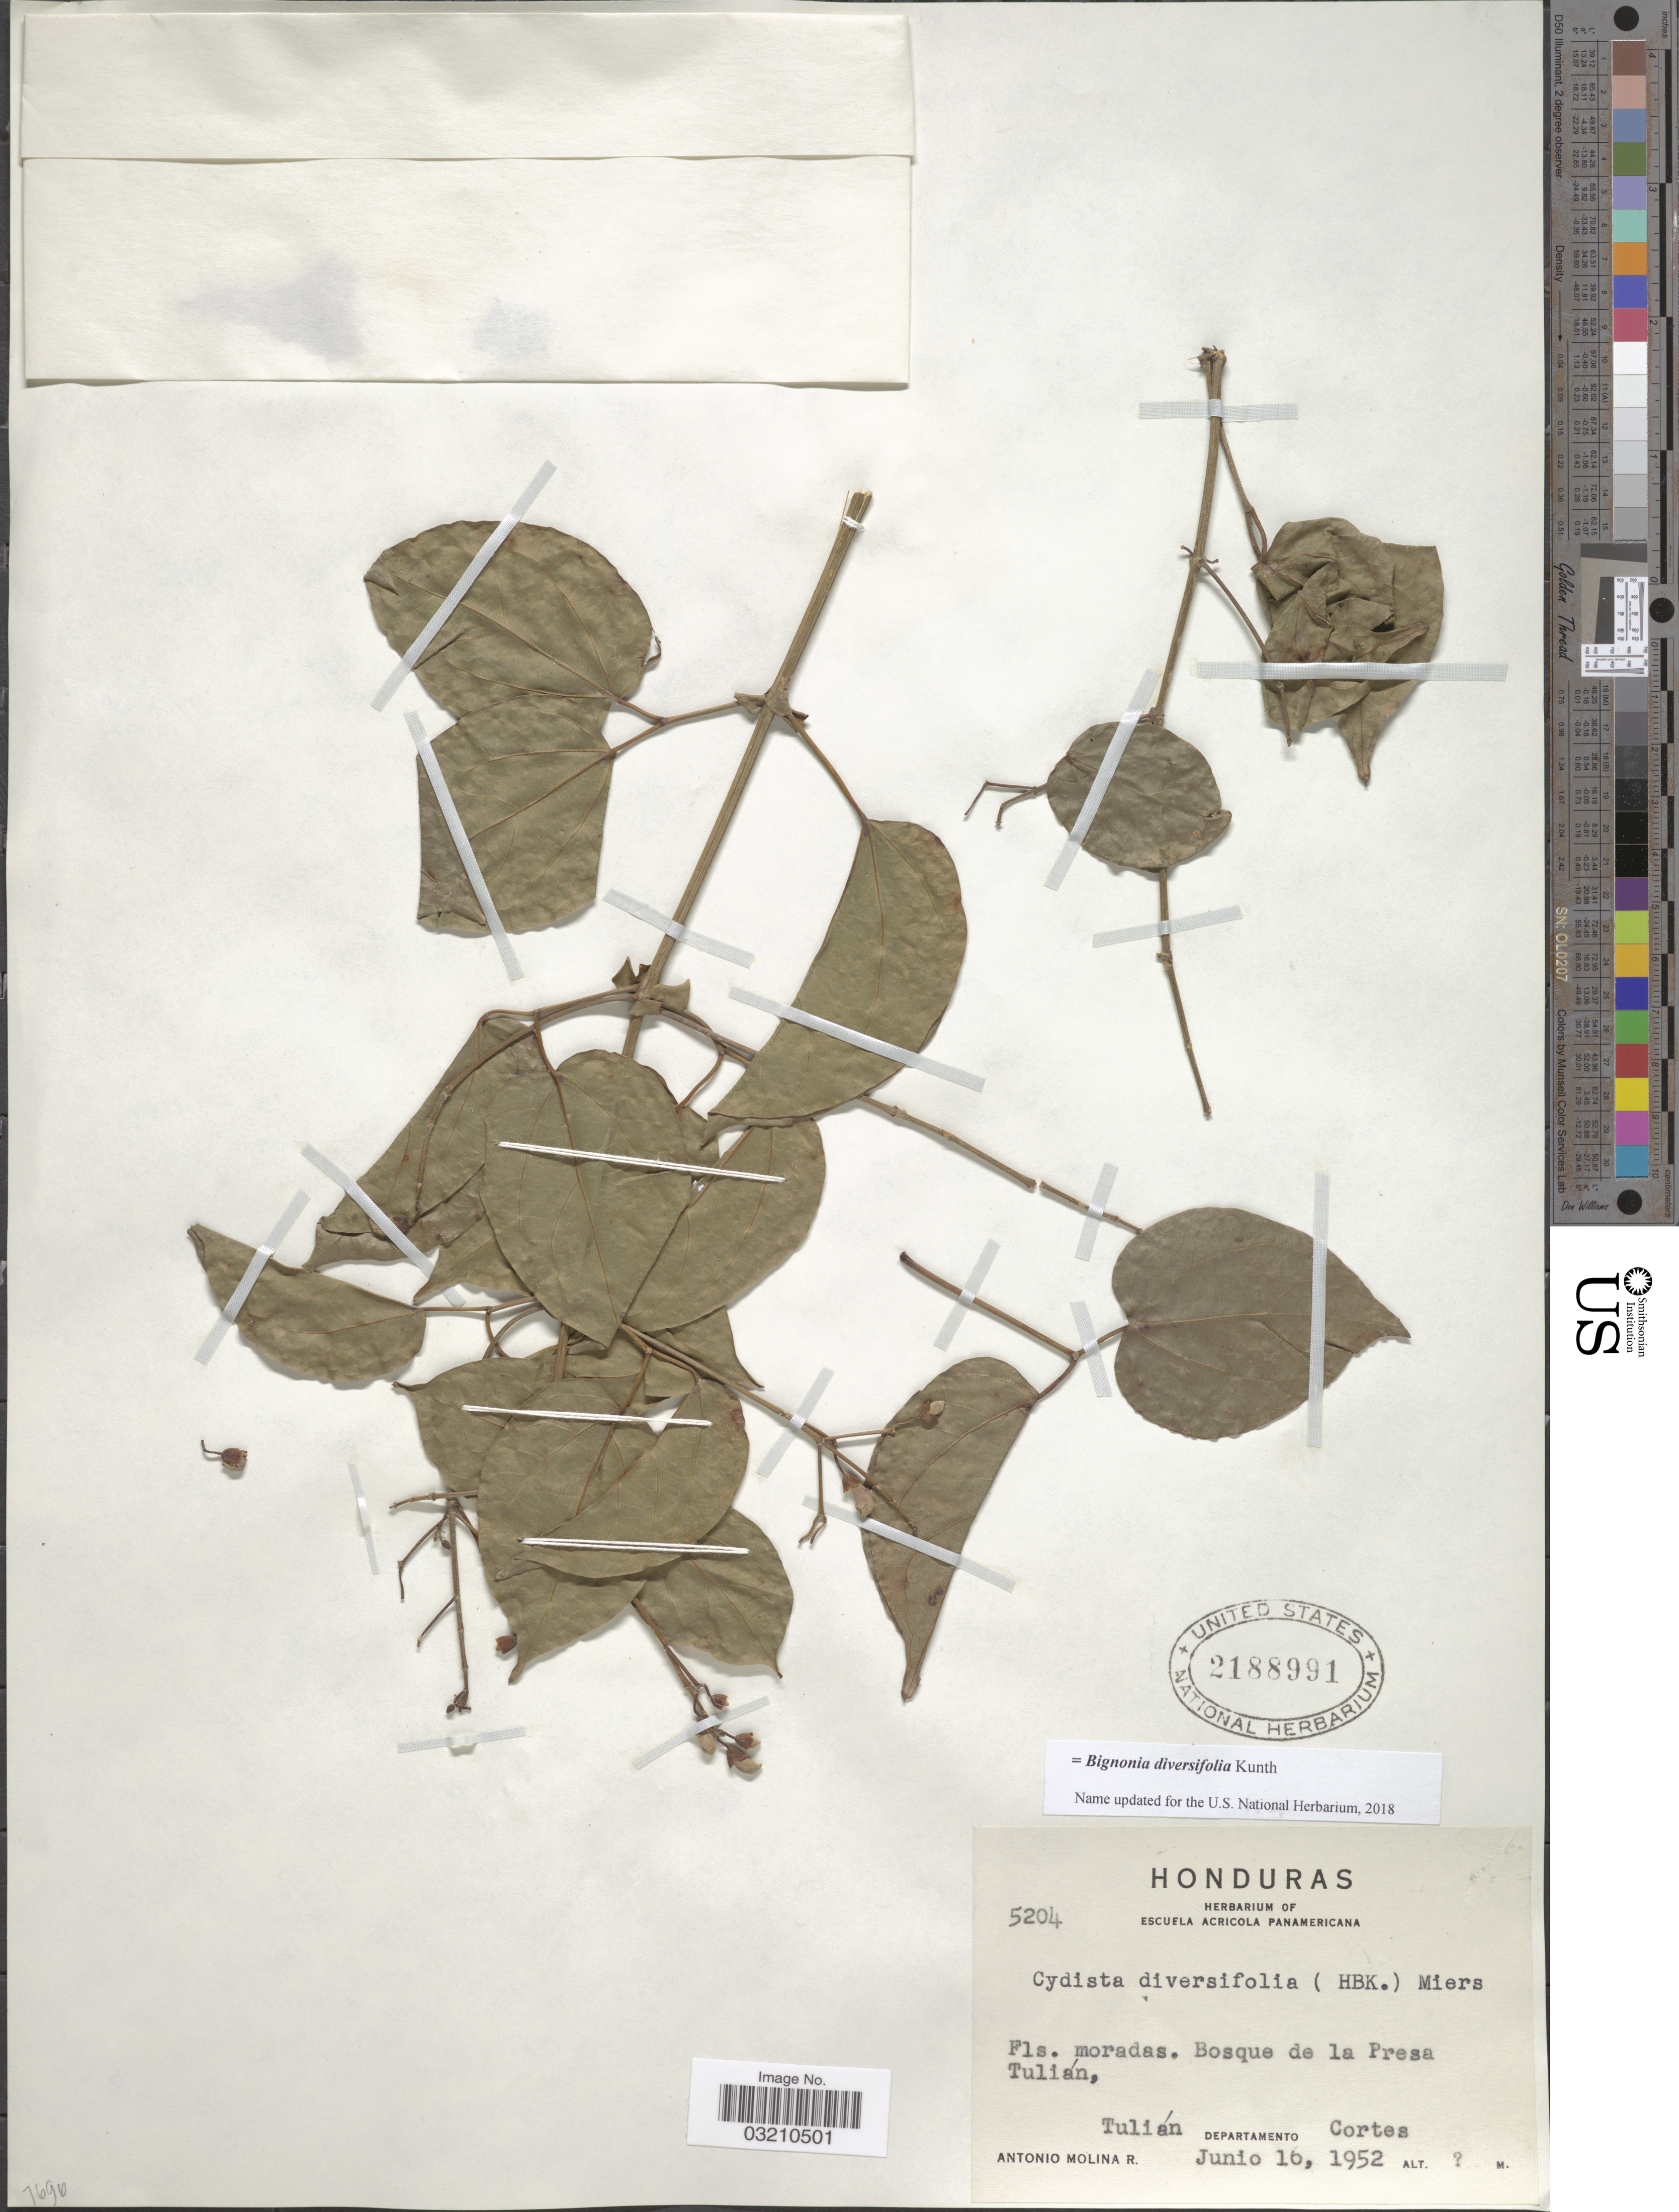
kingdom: Plantae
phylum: Tracheophyta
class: Magnoliopsida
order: Lamiales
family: Bignoniaceae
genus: Bignonia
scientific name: Bignonia diversifolia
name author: Kunth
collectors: A. Molina R.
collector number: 5204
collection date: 1952-06-16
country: Honduras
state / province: Cortés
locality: Bosque de la Presa Tulián. Tulián, Departamento Cortes.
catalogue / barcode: US 2188991